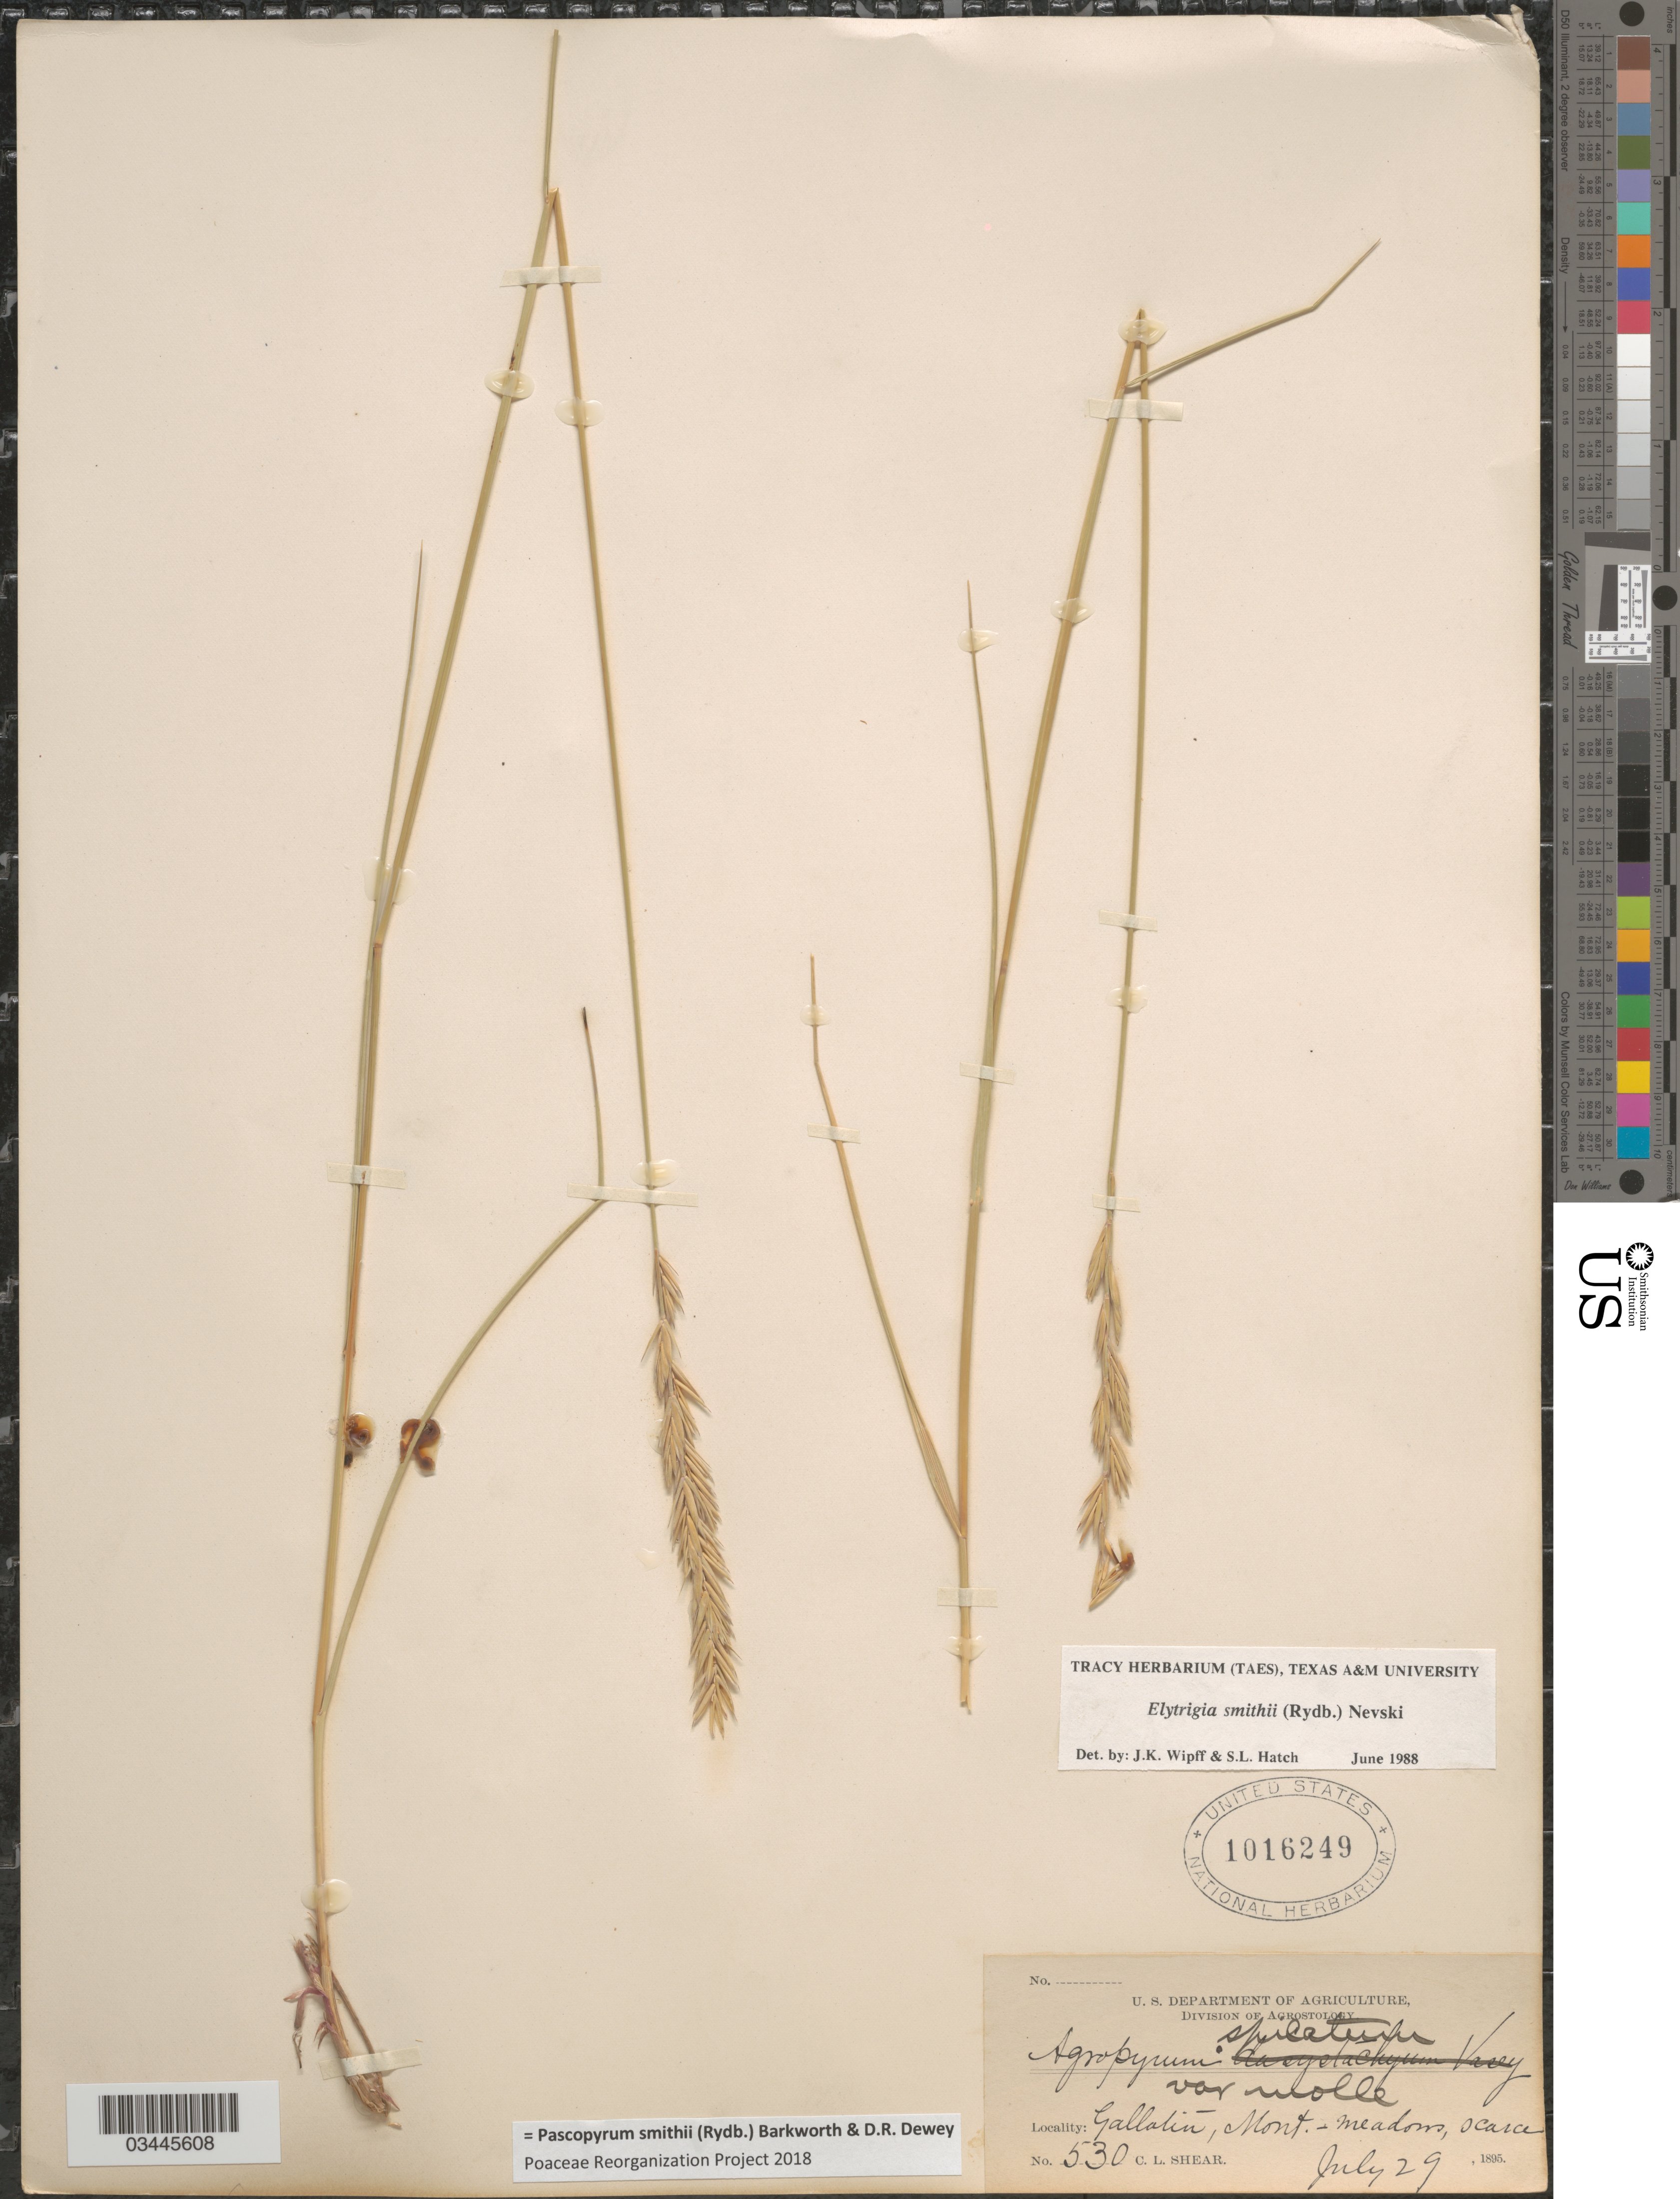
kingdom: Plantae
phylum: Tracheophyta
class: Liliopsida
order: Poales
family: Poaceae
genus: Pascopyrum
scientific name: Pascopyrum smithii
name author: (Rydb.) Barkworth & Dewey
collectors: C. L. Shear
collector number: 530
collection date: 1895-07-29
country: United States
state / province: Montana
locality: Gallatin.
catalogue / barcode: US 1016249